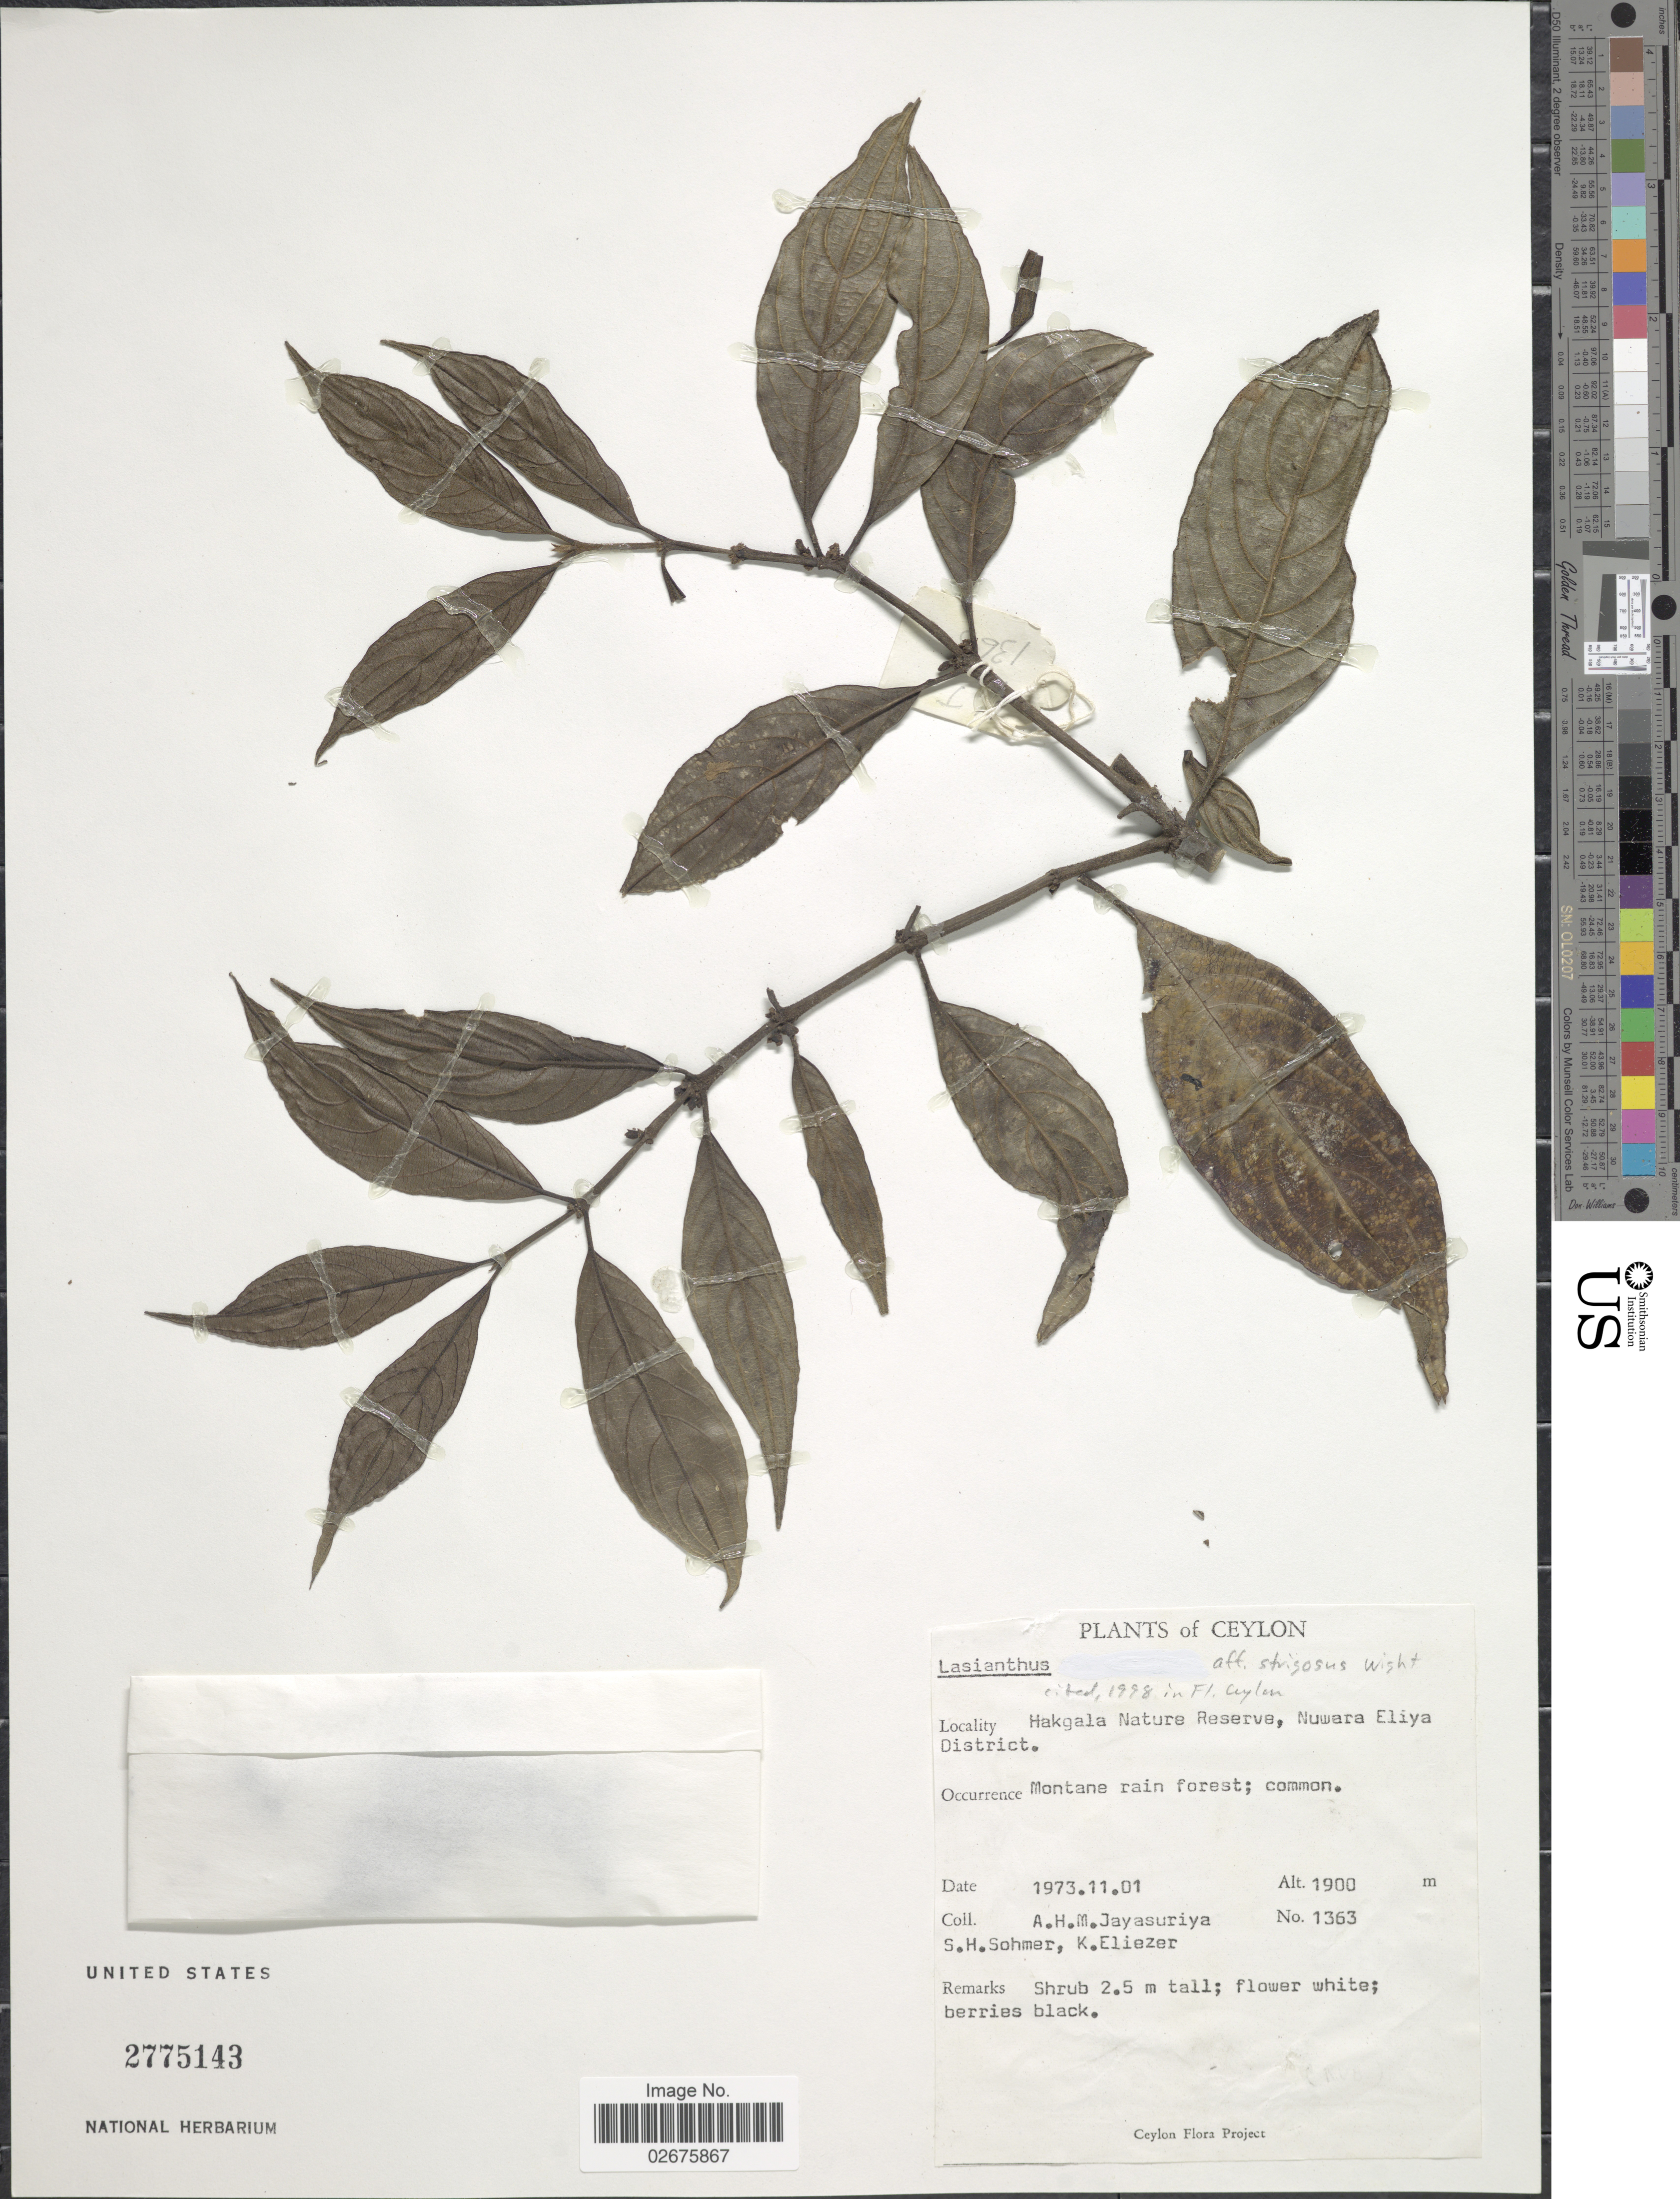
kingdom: Plantae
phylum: Tracheophyta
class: Magnoliopsida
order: Gentianales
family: Rubiaceae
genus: Lasianthus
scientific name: Lasianthus strigosus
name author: Wight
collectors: A. H. Jayasuriya, S. H. Sohmer & K. Eliezer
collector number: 1363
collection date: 1973-11-01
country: Sri Lanka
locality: Ceylon, Halgala Nature Reserve, Nuwara Eliya District, Montane rain forest; common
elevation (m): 1900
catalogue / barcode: US 2775143